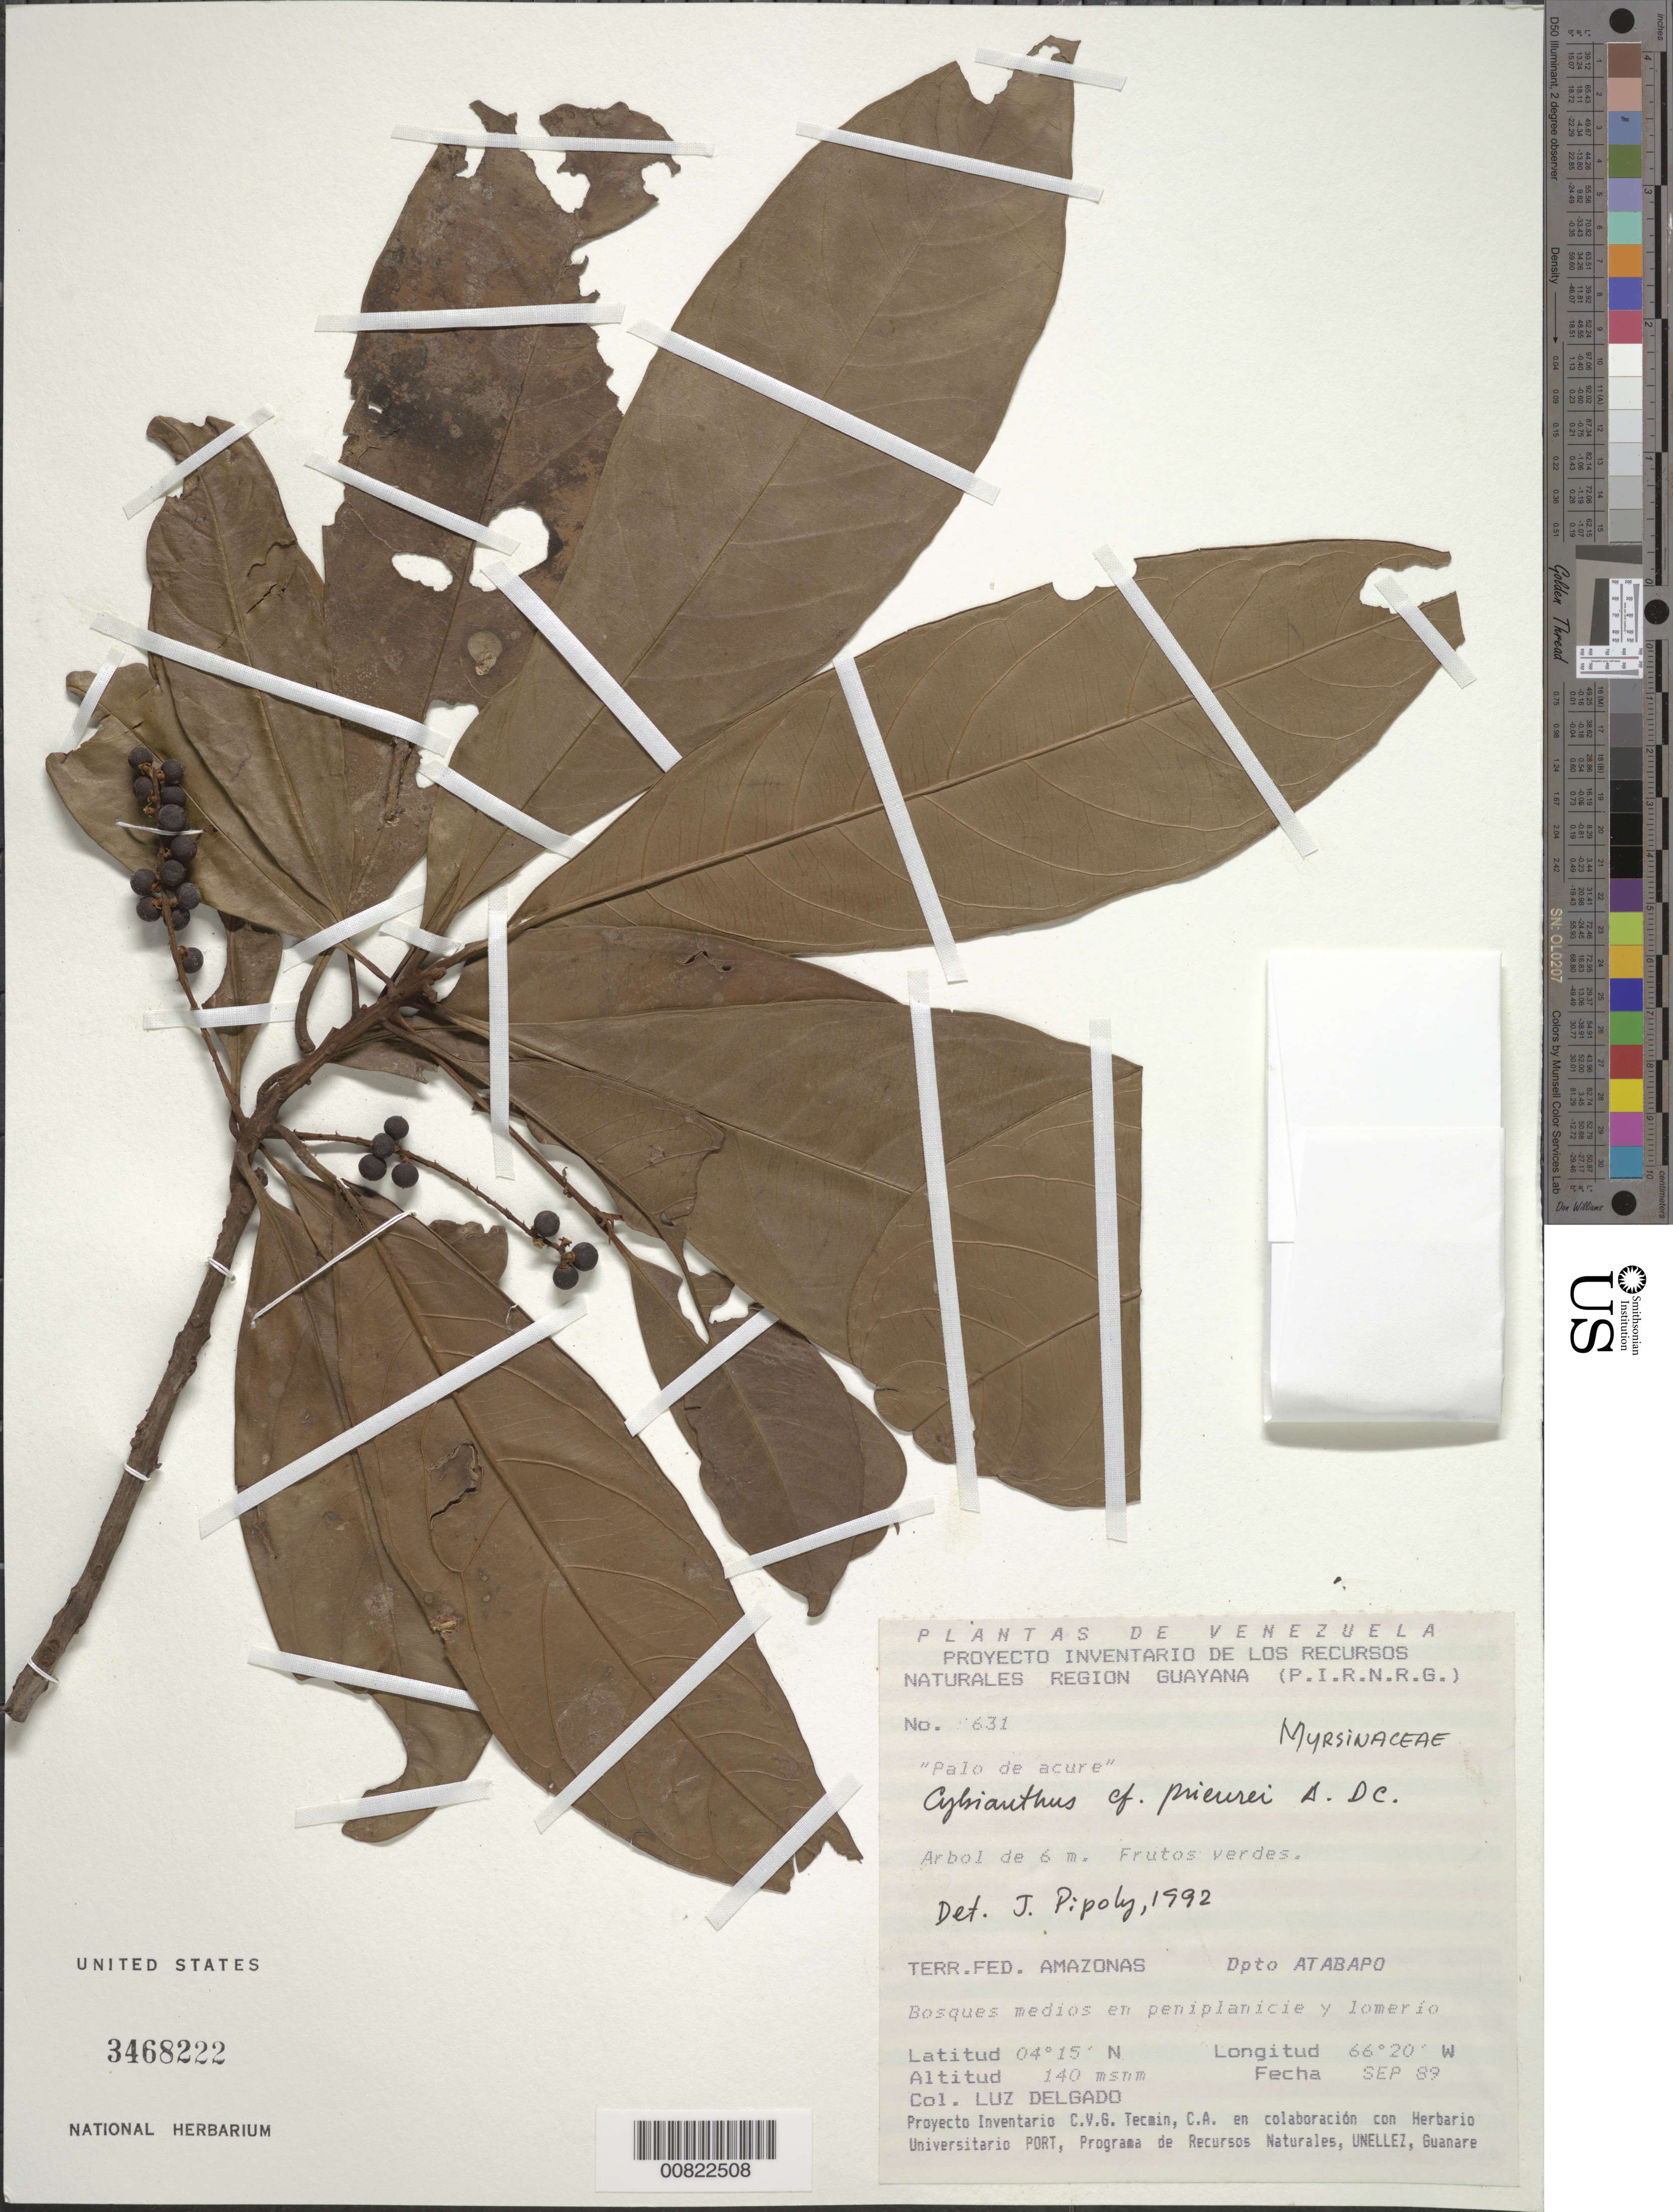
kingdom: Plantae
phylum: Tracheophyta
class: Magnoliopsida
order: Ericales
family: Primulaceae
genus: Cybianthus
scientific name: Cybianthus prieurii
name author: A. DC.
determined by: Pipoly, J. J., III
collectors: L. Delgado V.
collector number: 631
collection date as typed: Sep-89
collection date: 1989-09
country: Venezuela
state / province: Amazonas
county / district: Atabapo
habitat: Bosques medios en peniplanicie y lomerio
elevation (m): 140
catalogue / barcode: US 3468222